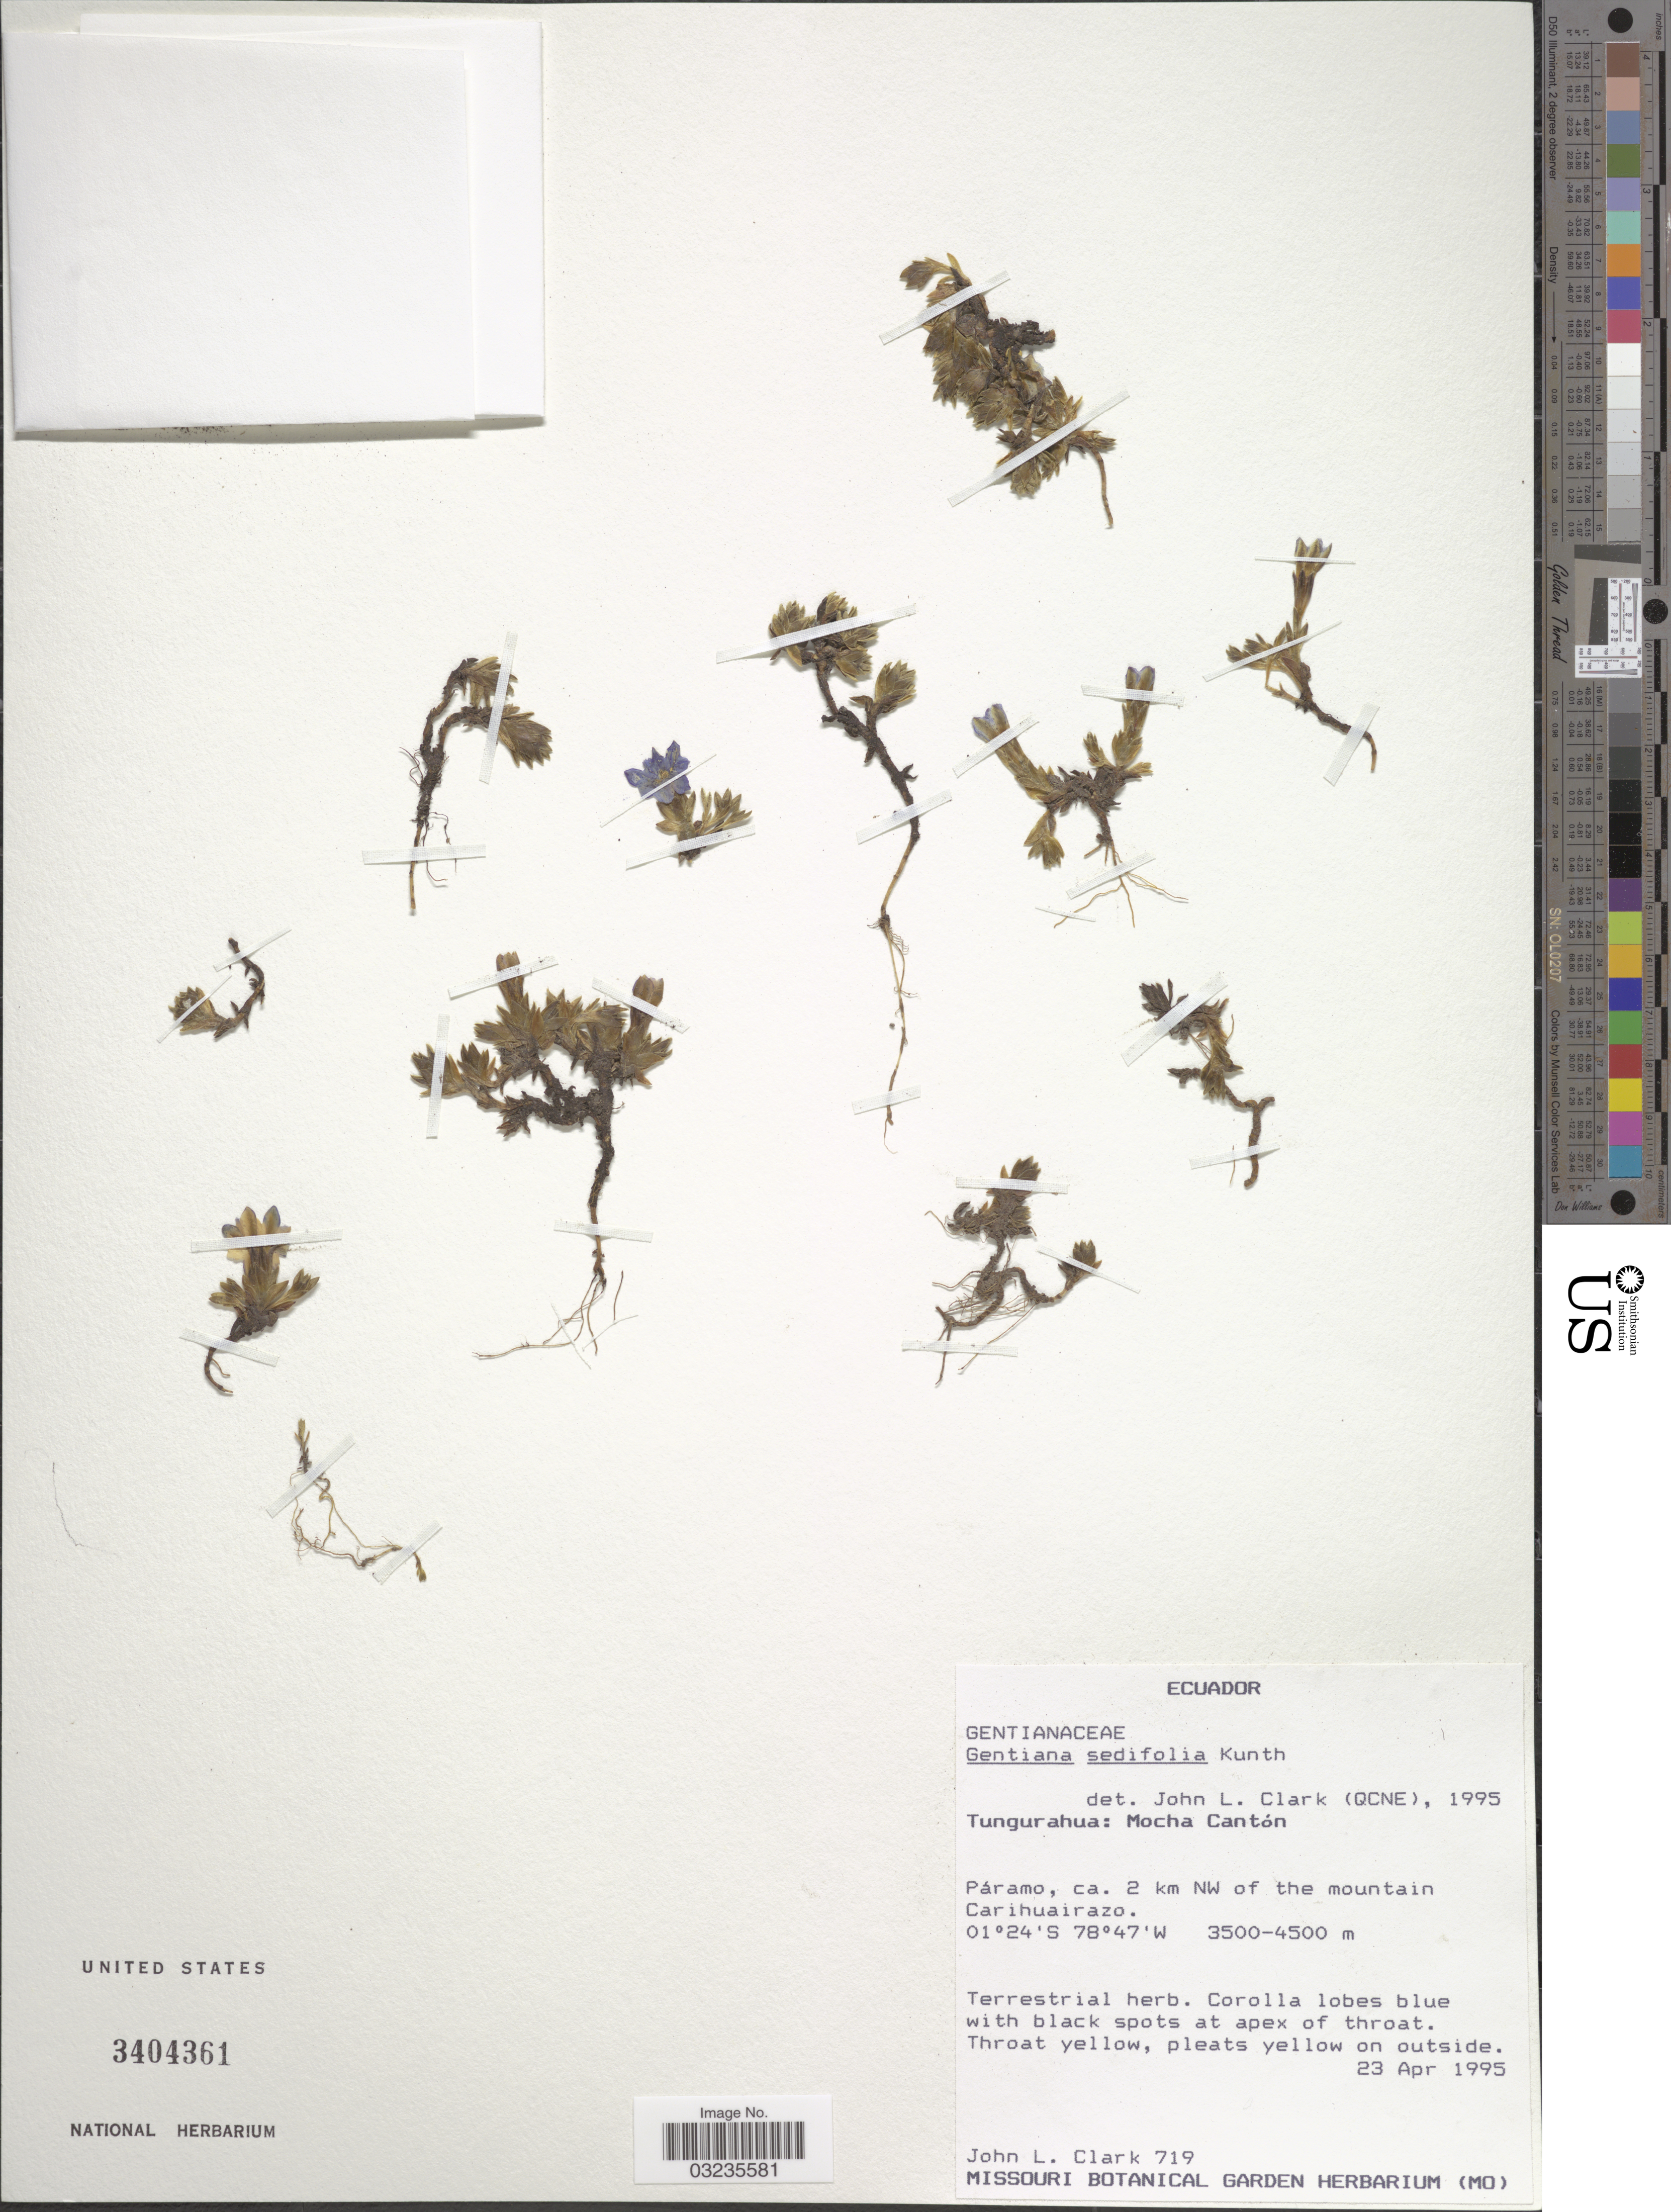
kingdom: Plantae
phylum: Tracheophyta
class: Magnoliopsida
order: Gentianales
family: Gentianaceae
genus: Gentiana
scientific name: Gentiana sedifolia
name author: Kunth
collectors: J. L. Clark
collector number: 719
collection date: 1995-04-23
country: Ecuador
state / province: Tungurahua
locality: Mocha Cantón. Páramo, ca. 2 km NW of the mountain Carihuairazo.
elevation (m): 3500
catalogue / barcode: US 3404361